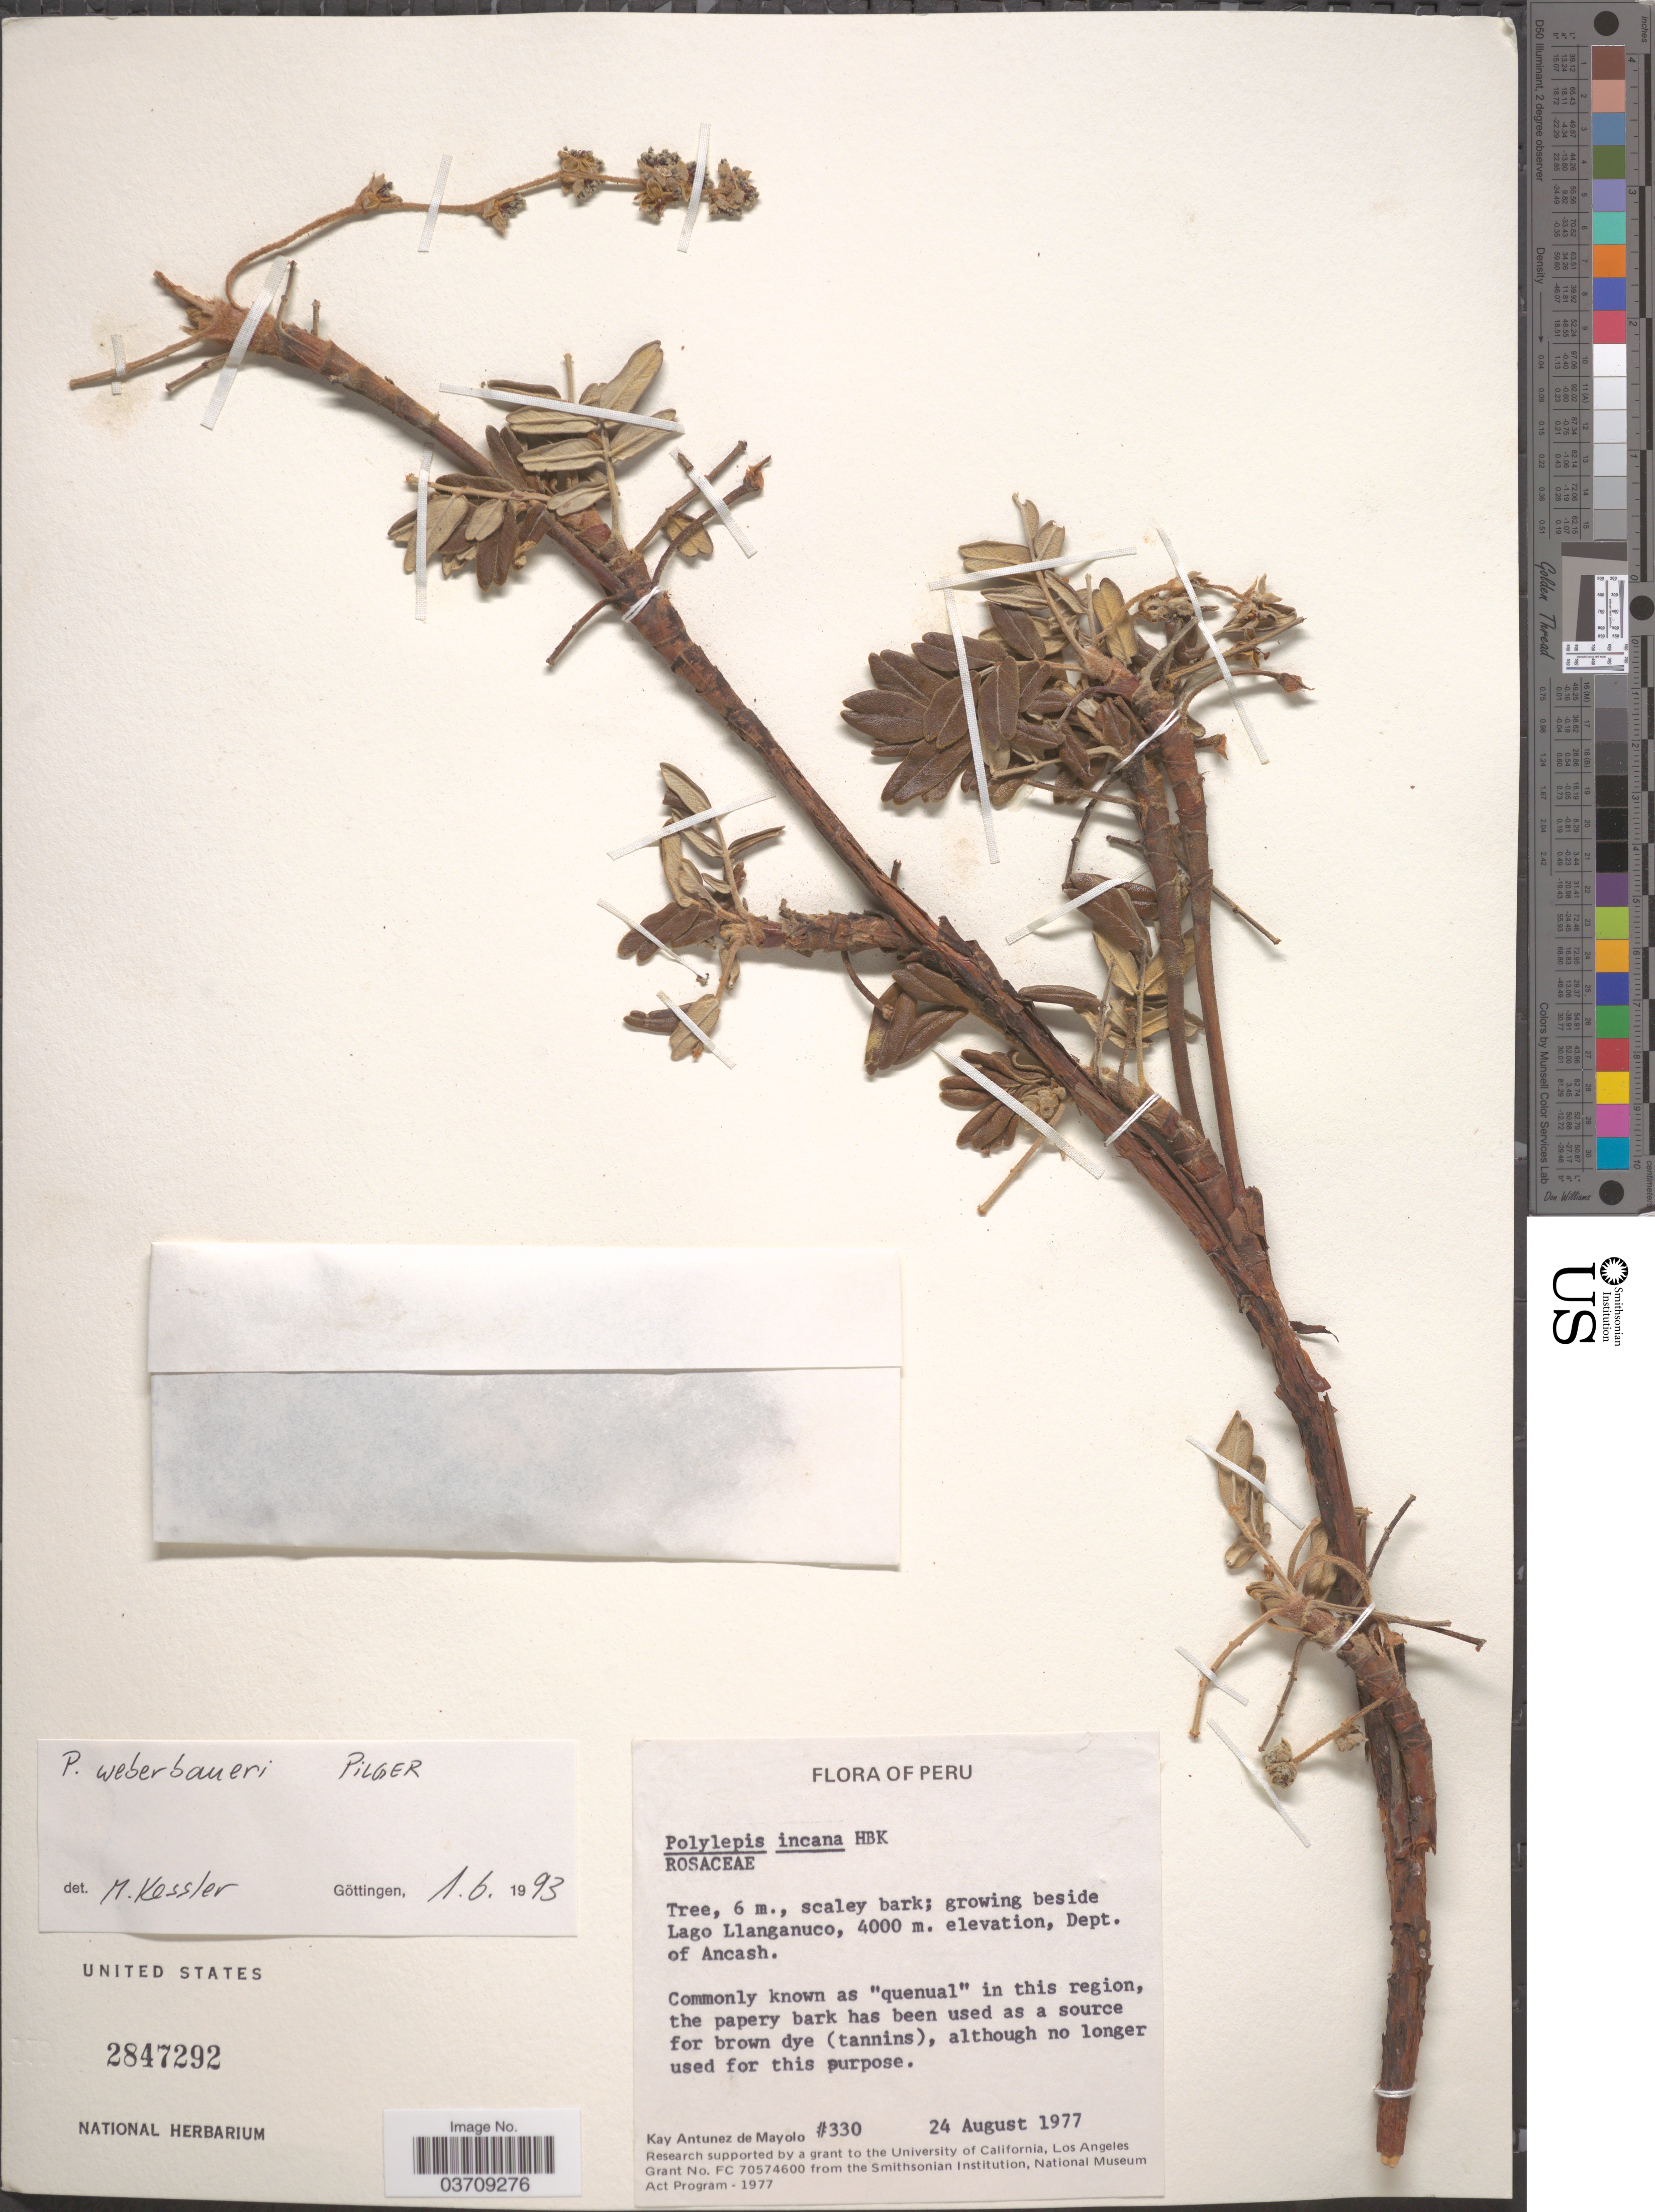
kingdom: Plantae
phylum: Tracheophyta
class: Magnoliopsida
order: Rosales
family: Rosaceae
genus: Polylepis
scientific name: Polylepis weberbaueri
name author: Pilg.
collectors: K. Antunez de Mayolo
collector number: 330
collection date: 1977-08-24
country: Peru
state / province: Ancash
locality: Beside Lago Llanganuco. Dept. of Ancash.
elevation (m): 4000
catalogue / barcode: US 2847292